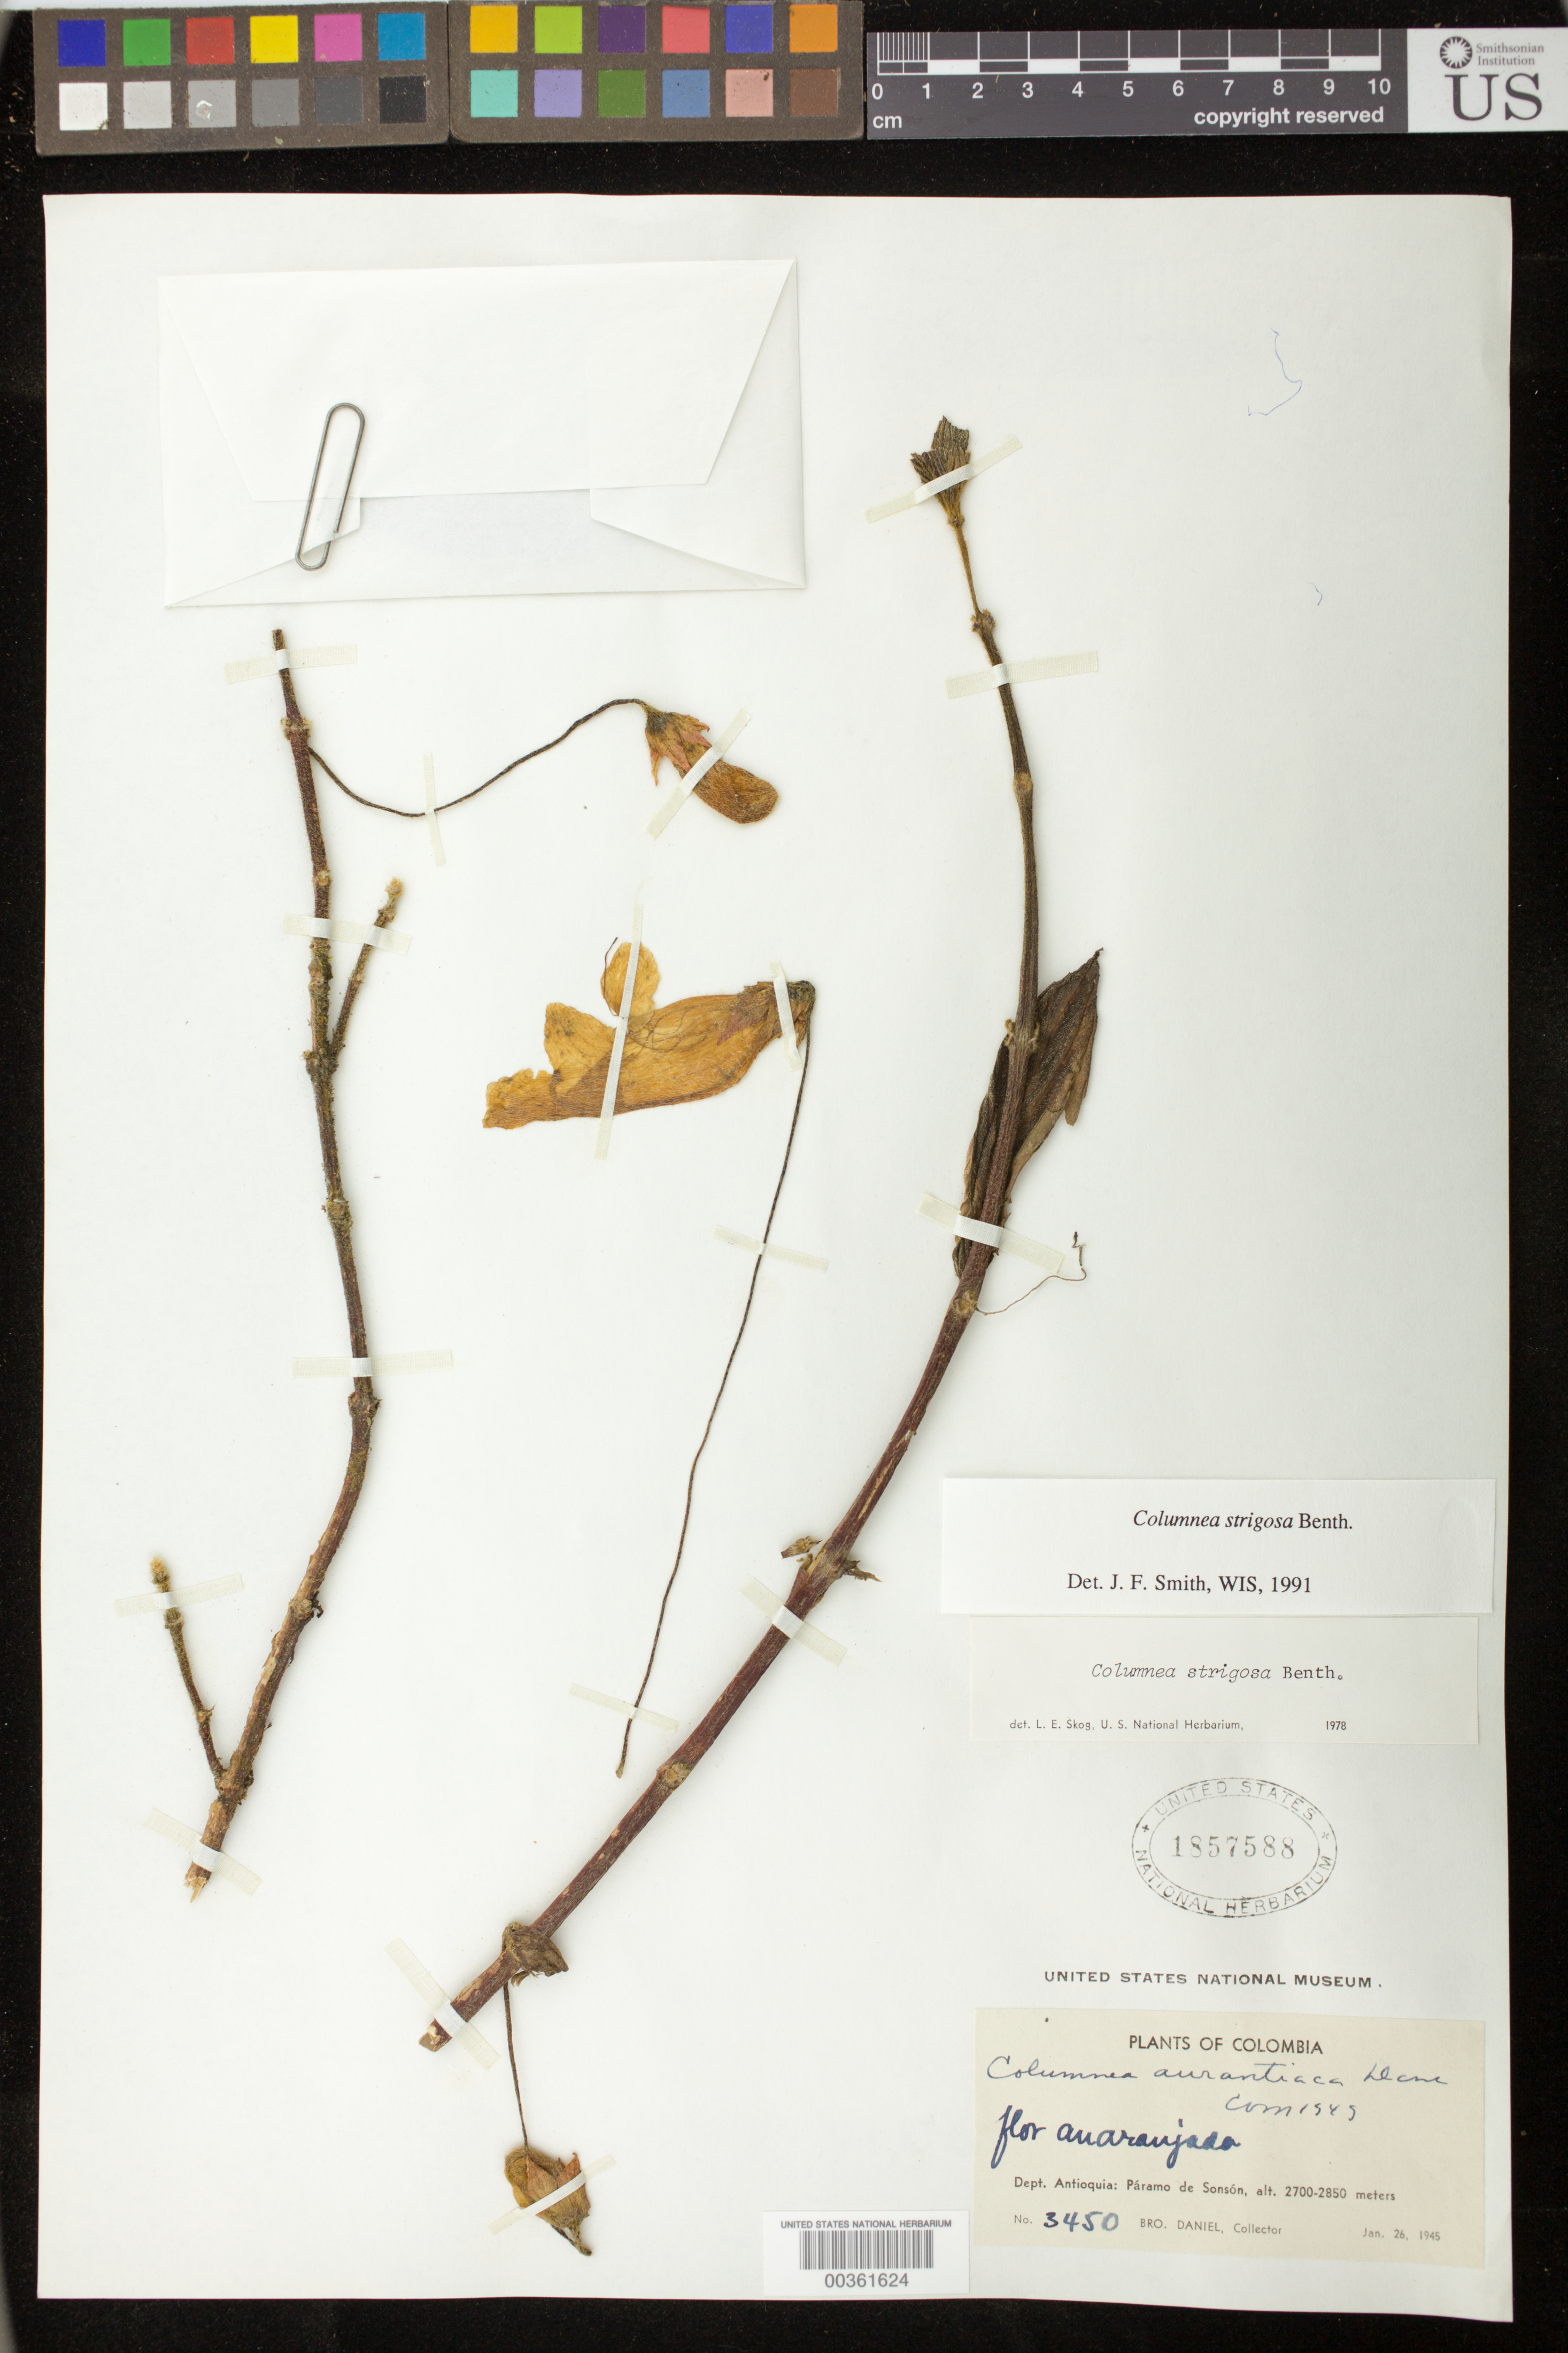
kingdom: Plantae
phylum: Tracheophyta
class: Magnoliopsida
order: Lamiales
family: Gesneriaceae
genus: Columnea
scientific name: Columnea strigosa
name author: Benth.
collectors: Bro. Daniel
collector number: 3450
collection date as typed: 26 Jan 1945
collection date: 1945-01-26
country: Colombia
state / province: Antioquia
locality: Paramo de Sonson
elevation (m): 2700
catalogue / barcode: US 1857588